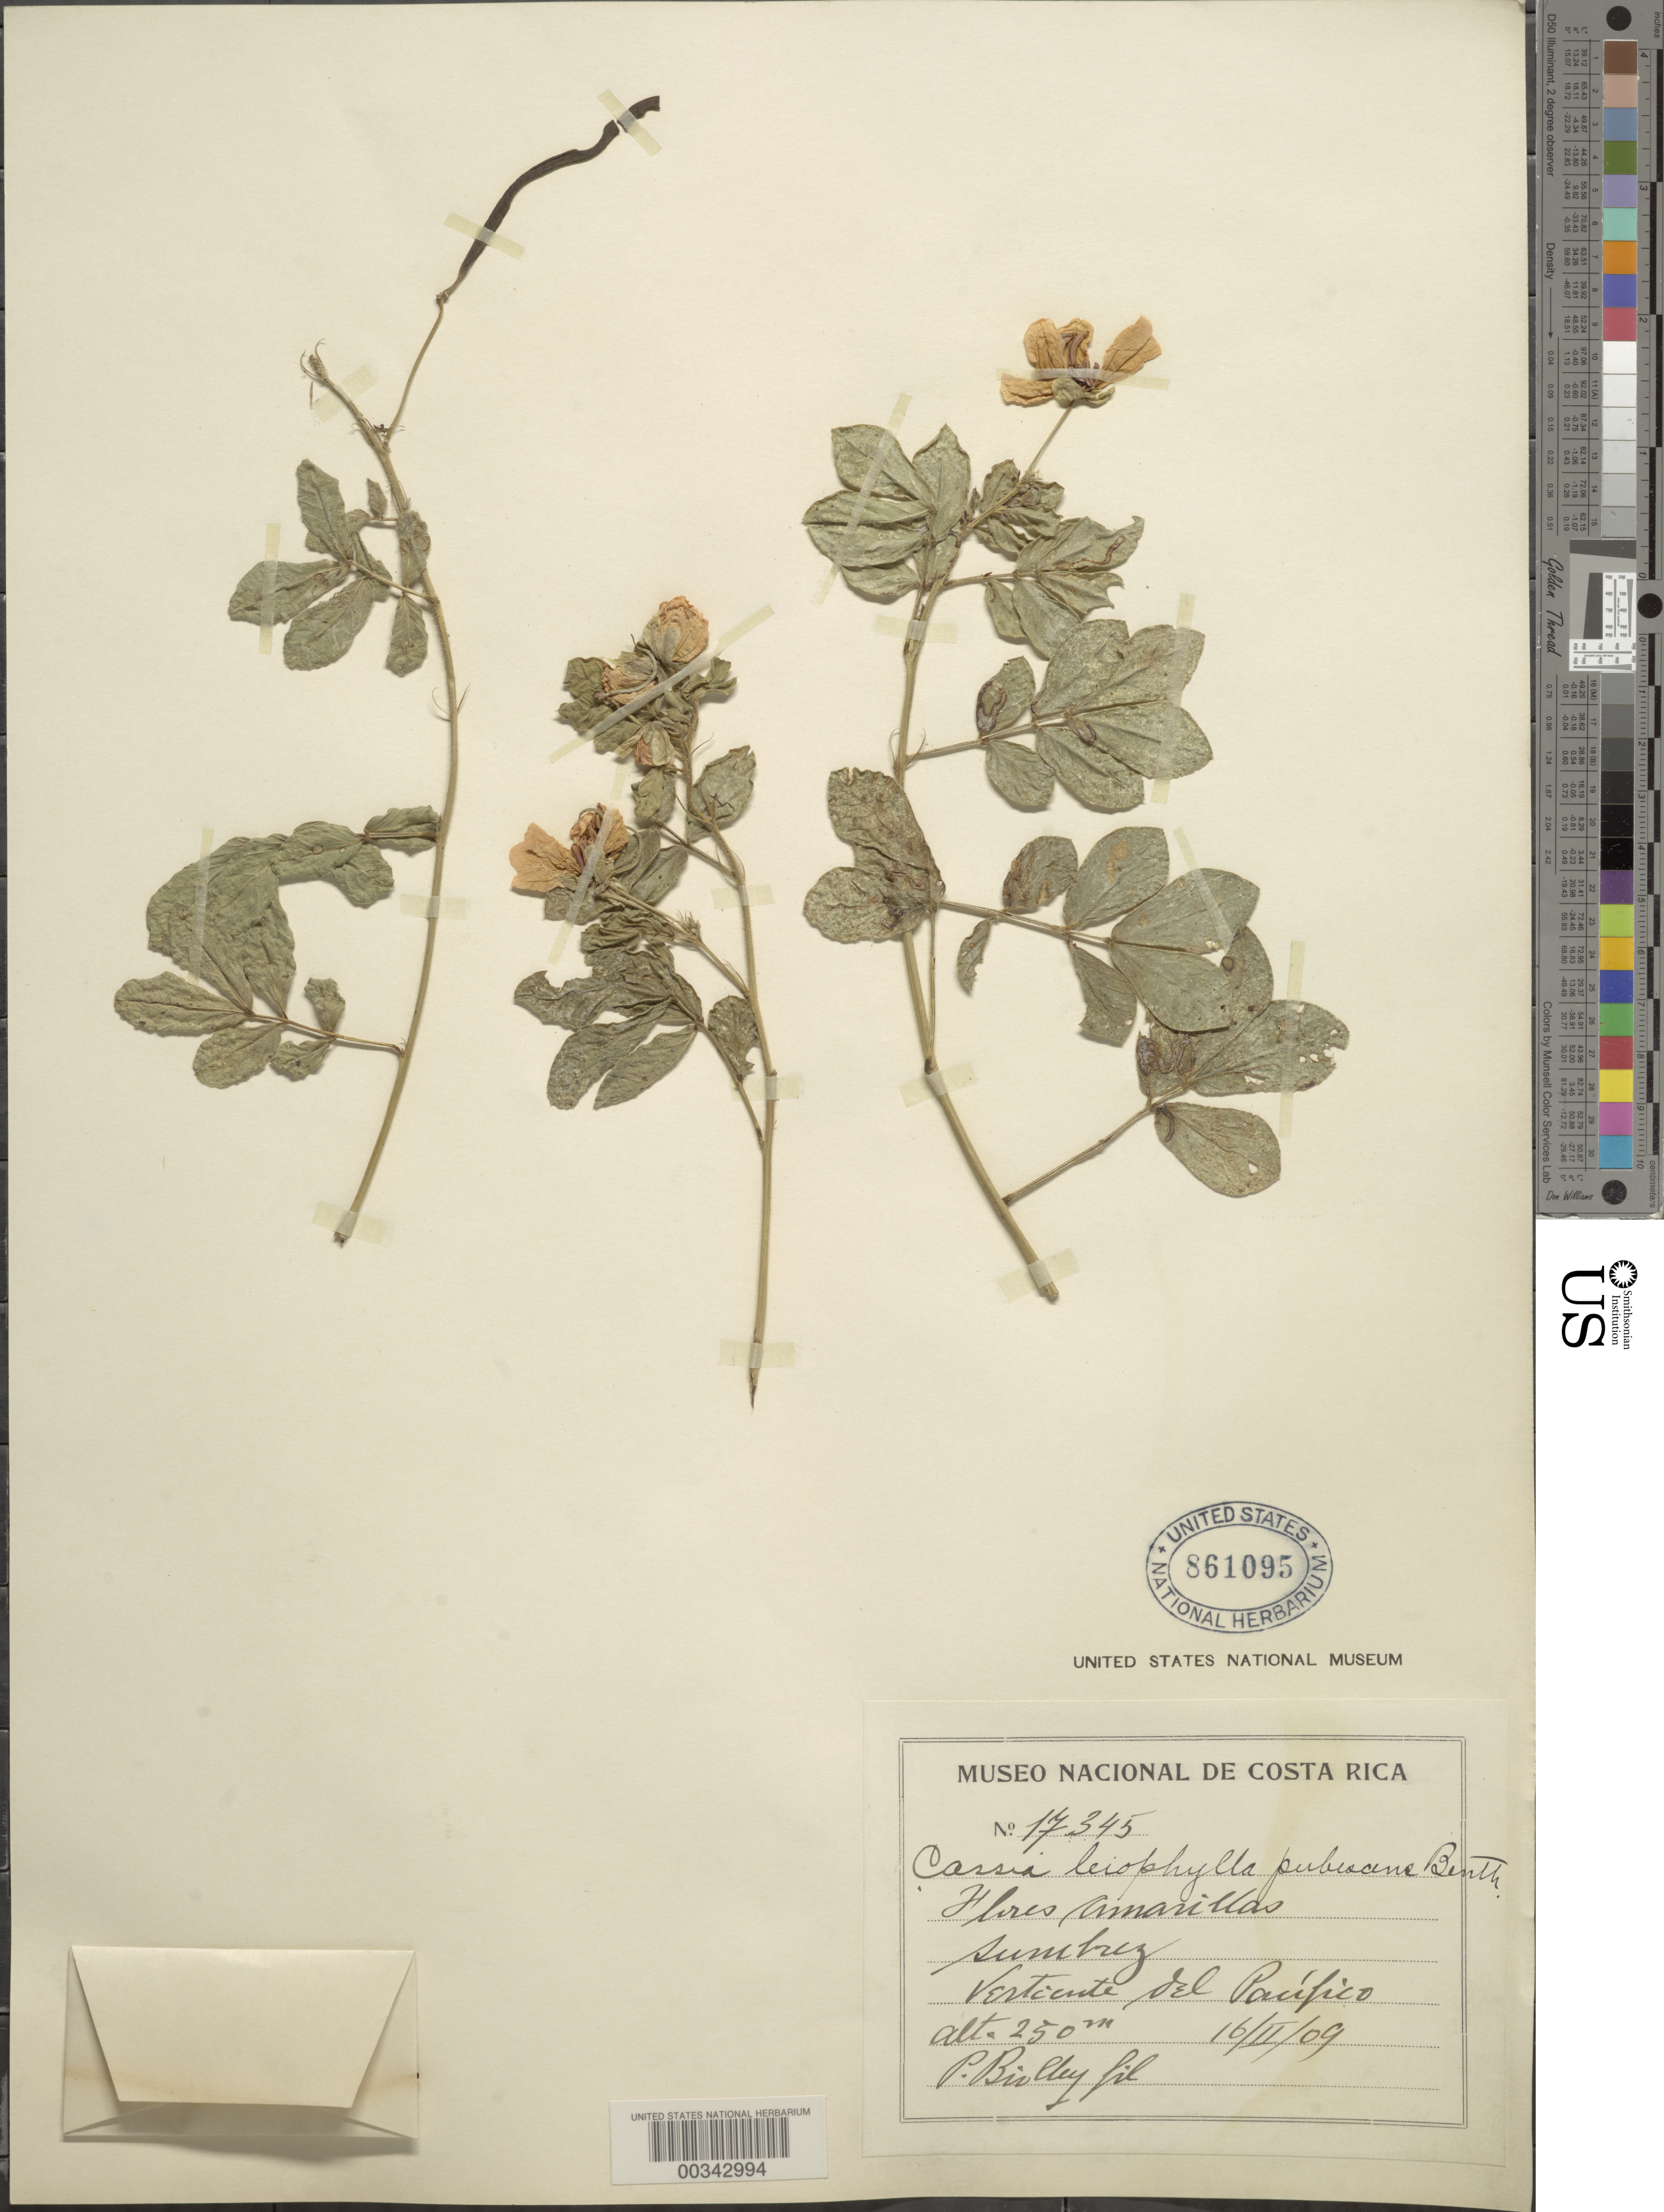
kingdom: Plantae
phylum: Tracheophyta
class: Magnoliopsida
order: Fabales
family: Fabaceae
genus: Senna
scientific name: Senna leiophylla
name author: (Vogel) H.S. Irwin & Barneby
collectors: P. Biolley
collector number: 17345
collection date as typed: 16 Feb 1909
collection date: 1909-02-16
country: Costa Rica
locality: Sumtrez; slope to the Pacific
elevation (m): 250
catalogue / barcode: US 861095